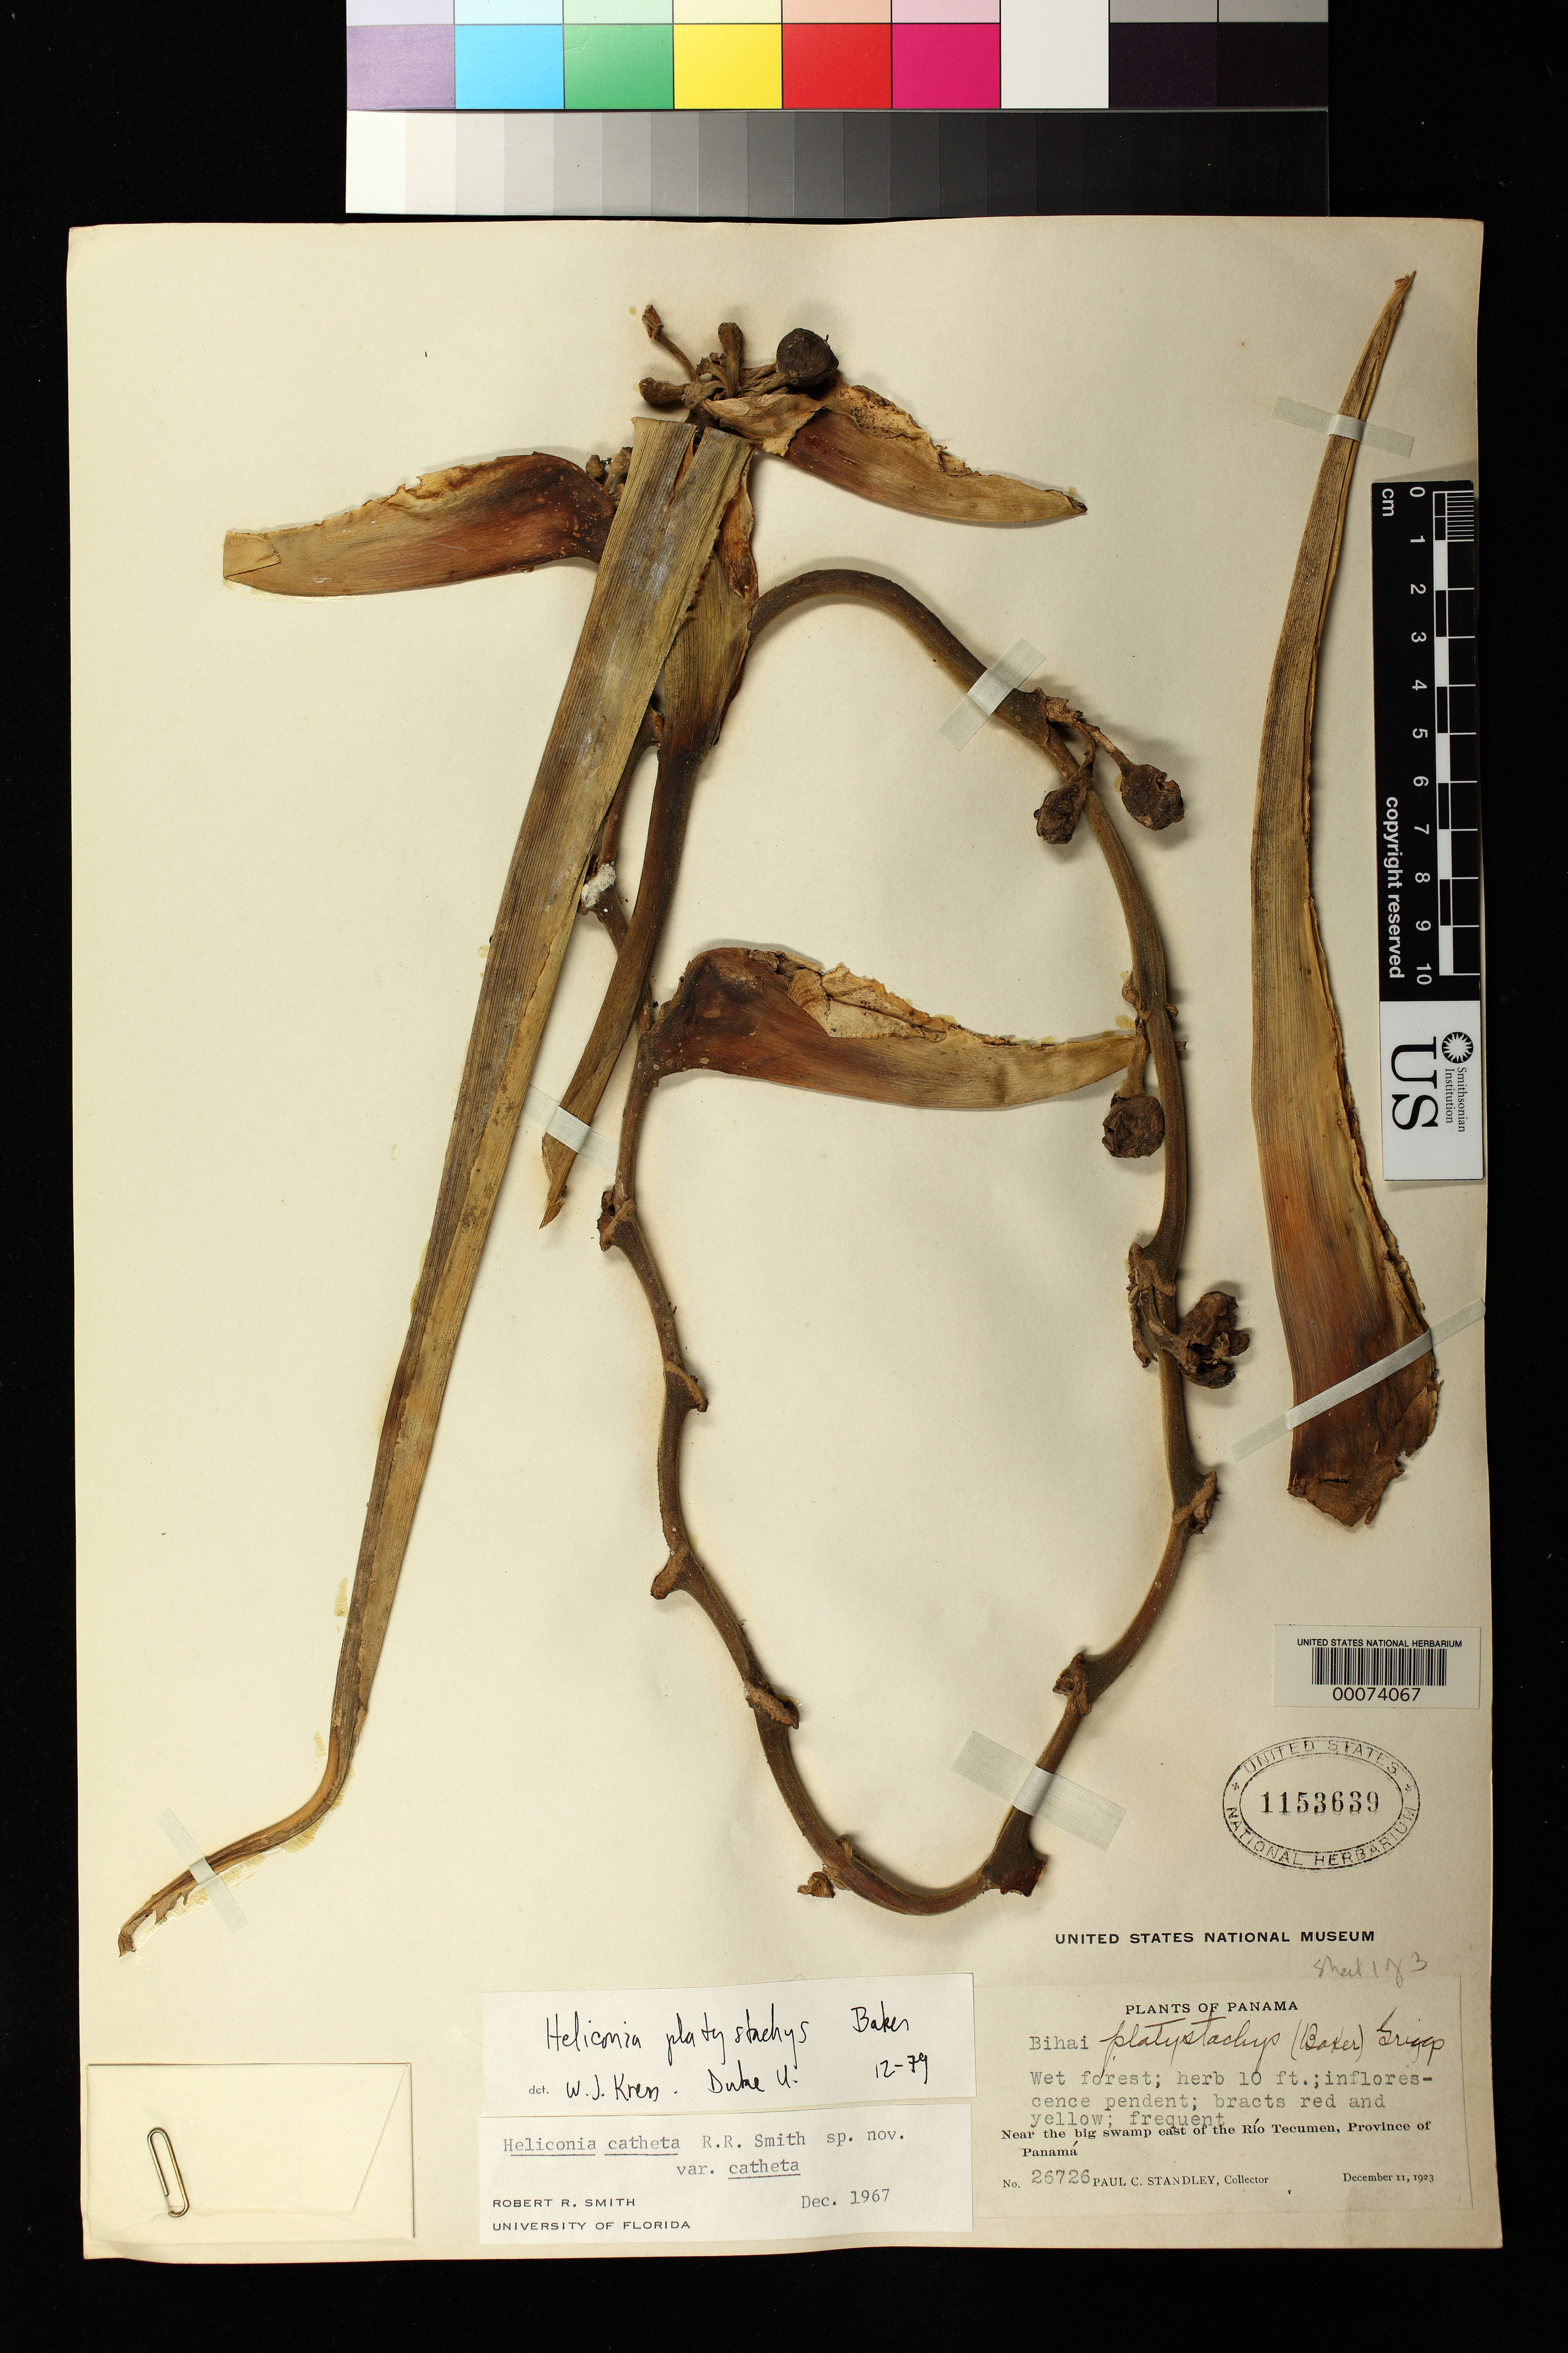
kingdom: Plantae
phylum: Tracheophyta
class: Liliopsida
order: Zingiberales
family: Heliconiaceae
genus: Heliconia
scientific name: Heliconia platystachys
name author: Baker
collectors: P. C. Standley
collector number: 26726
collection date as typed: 11 Dec 1923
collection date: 1923-12-11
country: Panama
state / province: Panamá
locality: Near the big swamp E of Rio Tecumen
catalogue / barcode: US 1153639